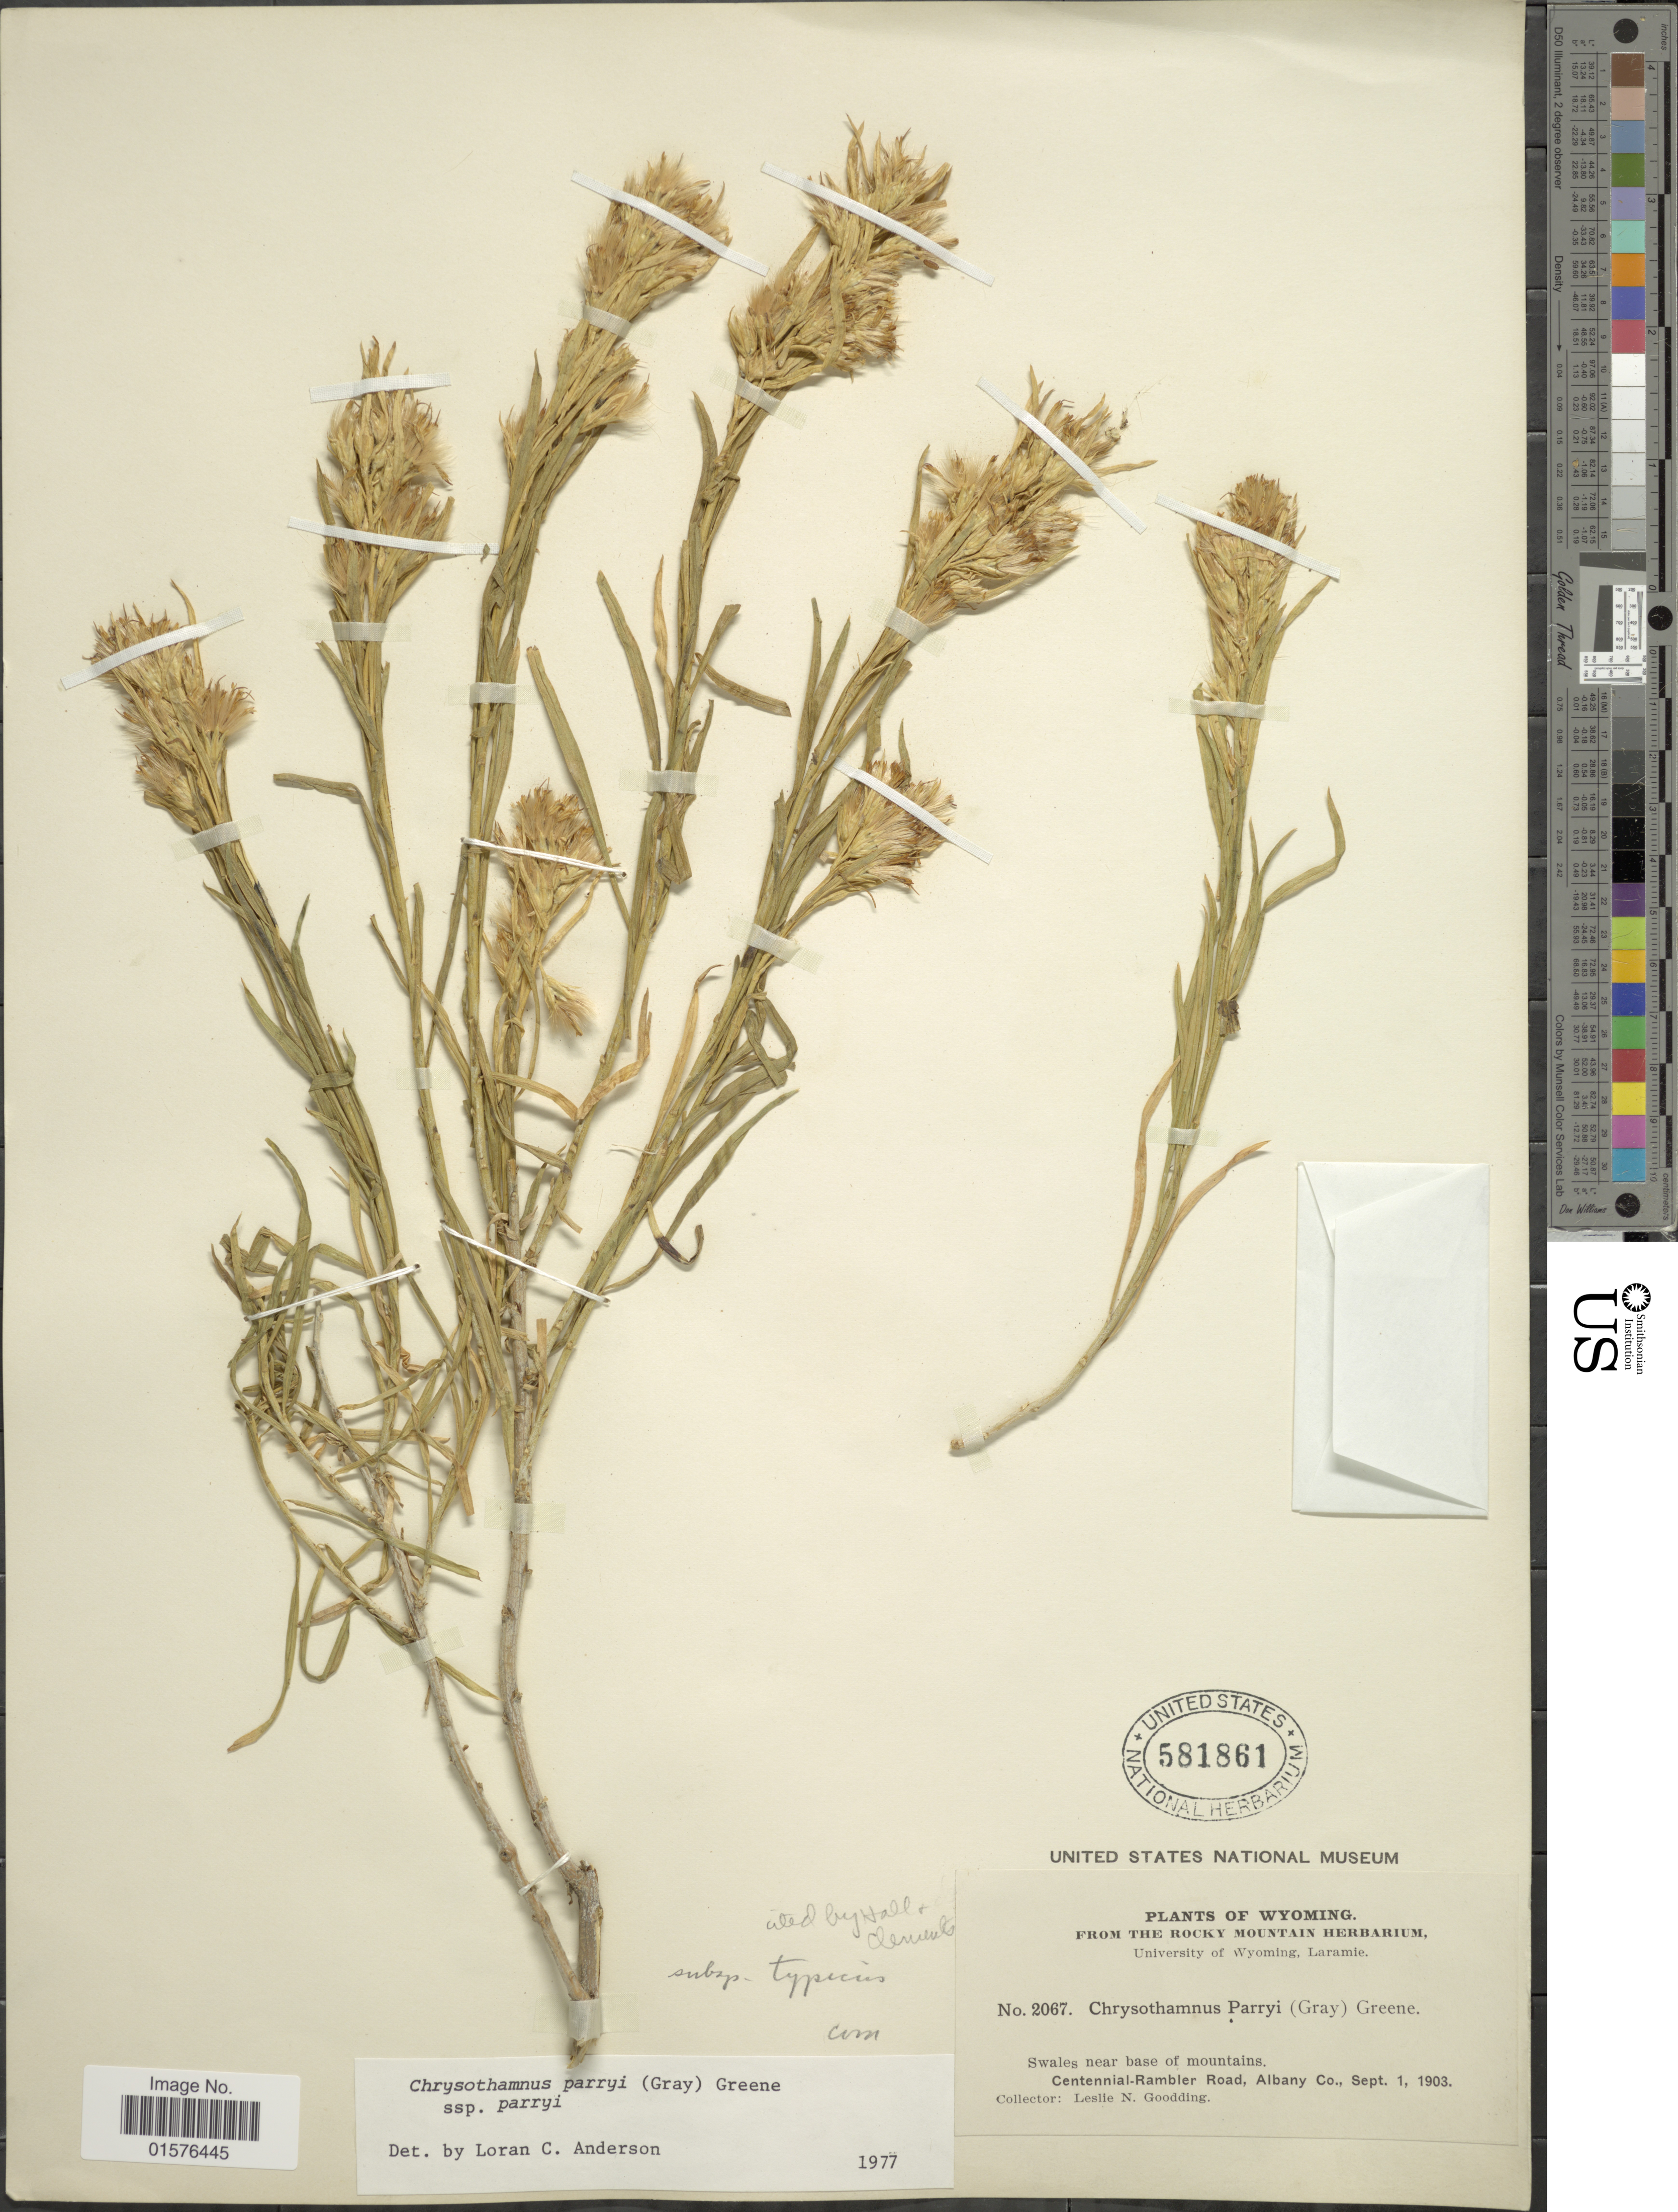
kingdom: Plantae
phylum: Tracheophyta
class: Magnoliopsida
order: Asterales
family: Asteraceae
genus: Ericameria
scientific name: Ericameria parryi var. parryi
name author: (A. Gray) G.L. Nesom & G.I. Baird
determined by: Urbatsch, Lowell E., Curator (LSU), Louisiana State University (UNITED STATES)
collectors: L. N. Goodding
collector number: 2067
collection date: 1903-09-01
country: United States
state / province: Wyoming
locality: Swales near base of mountains, Centennial-Rambler Road, Alabny Co.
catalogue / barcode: US 581861